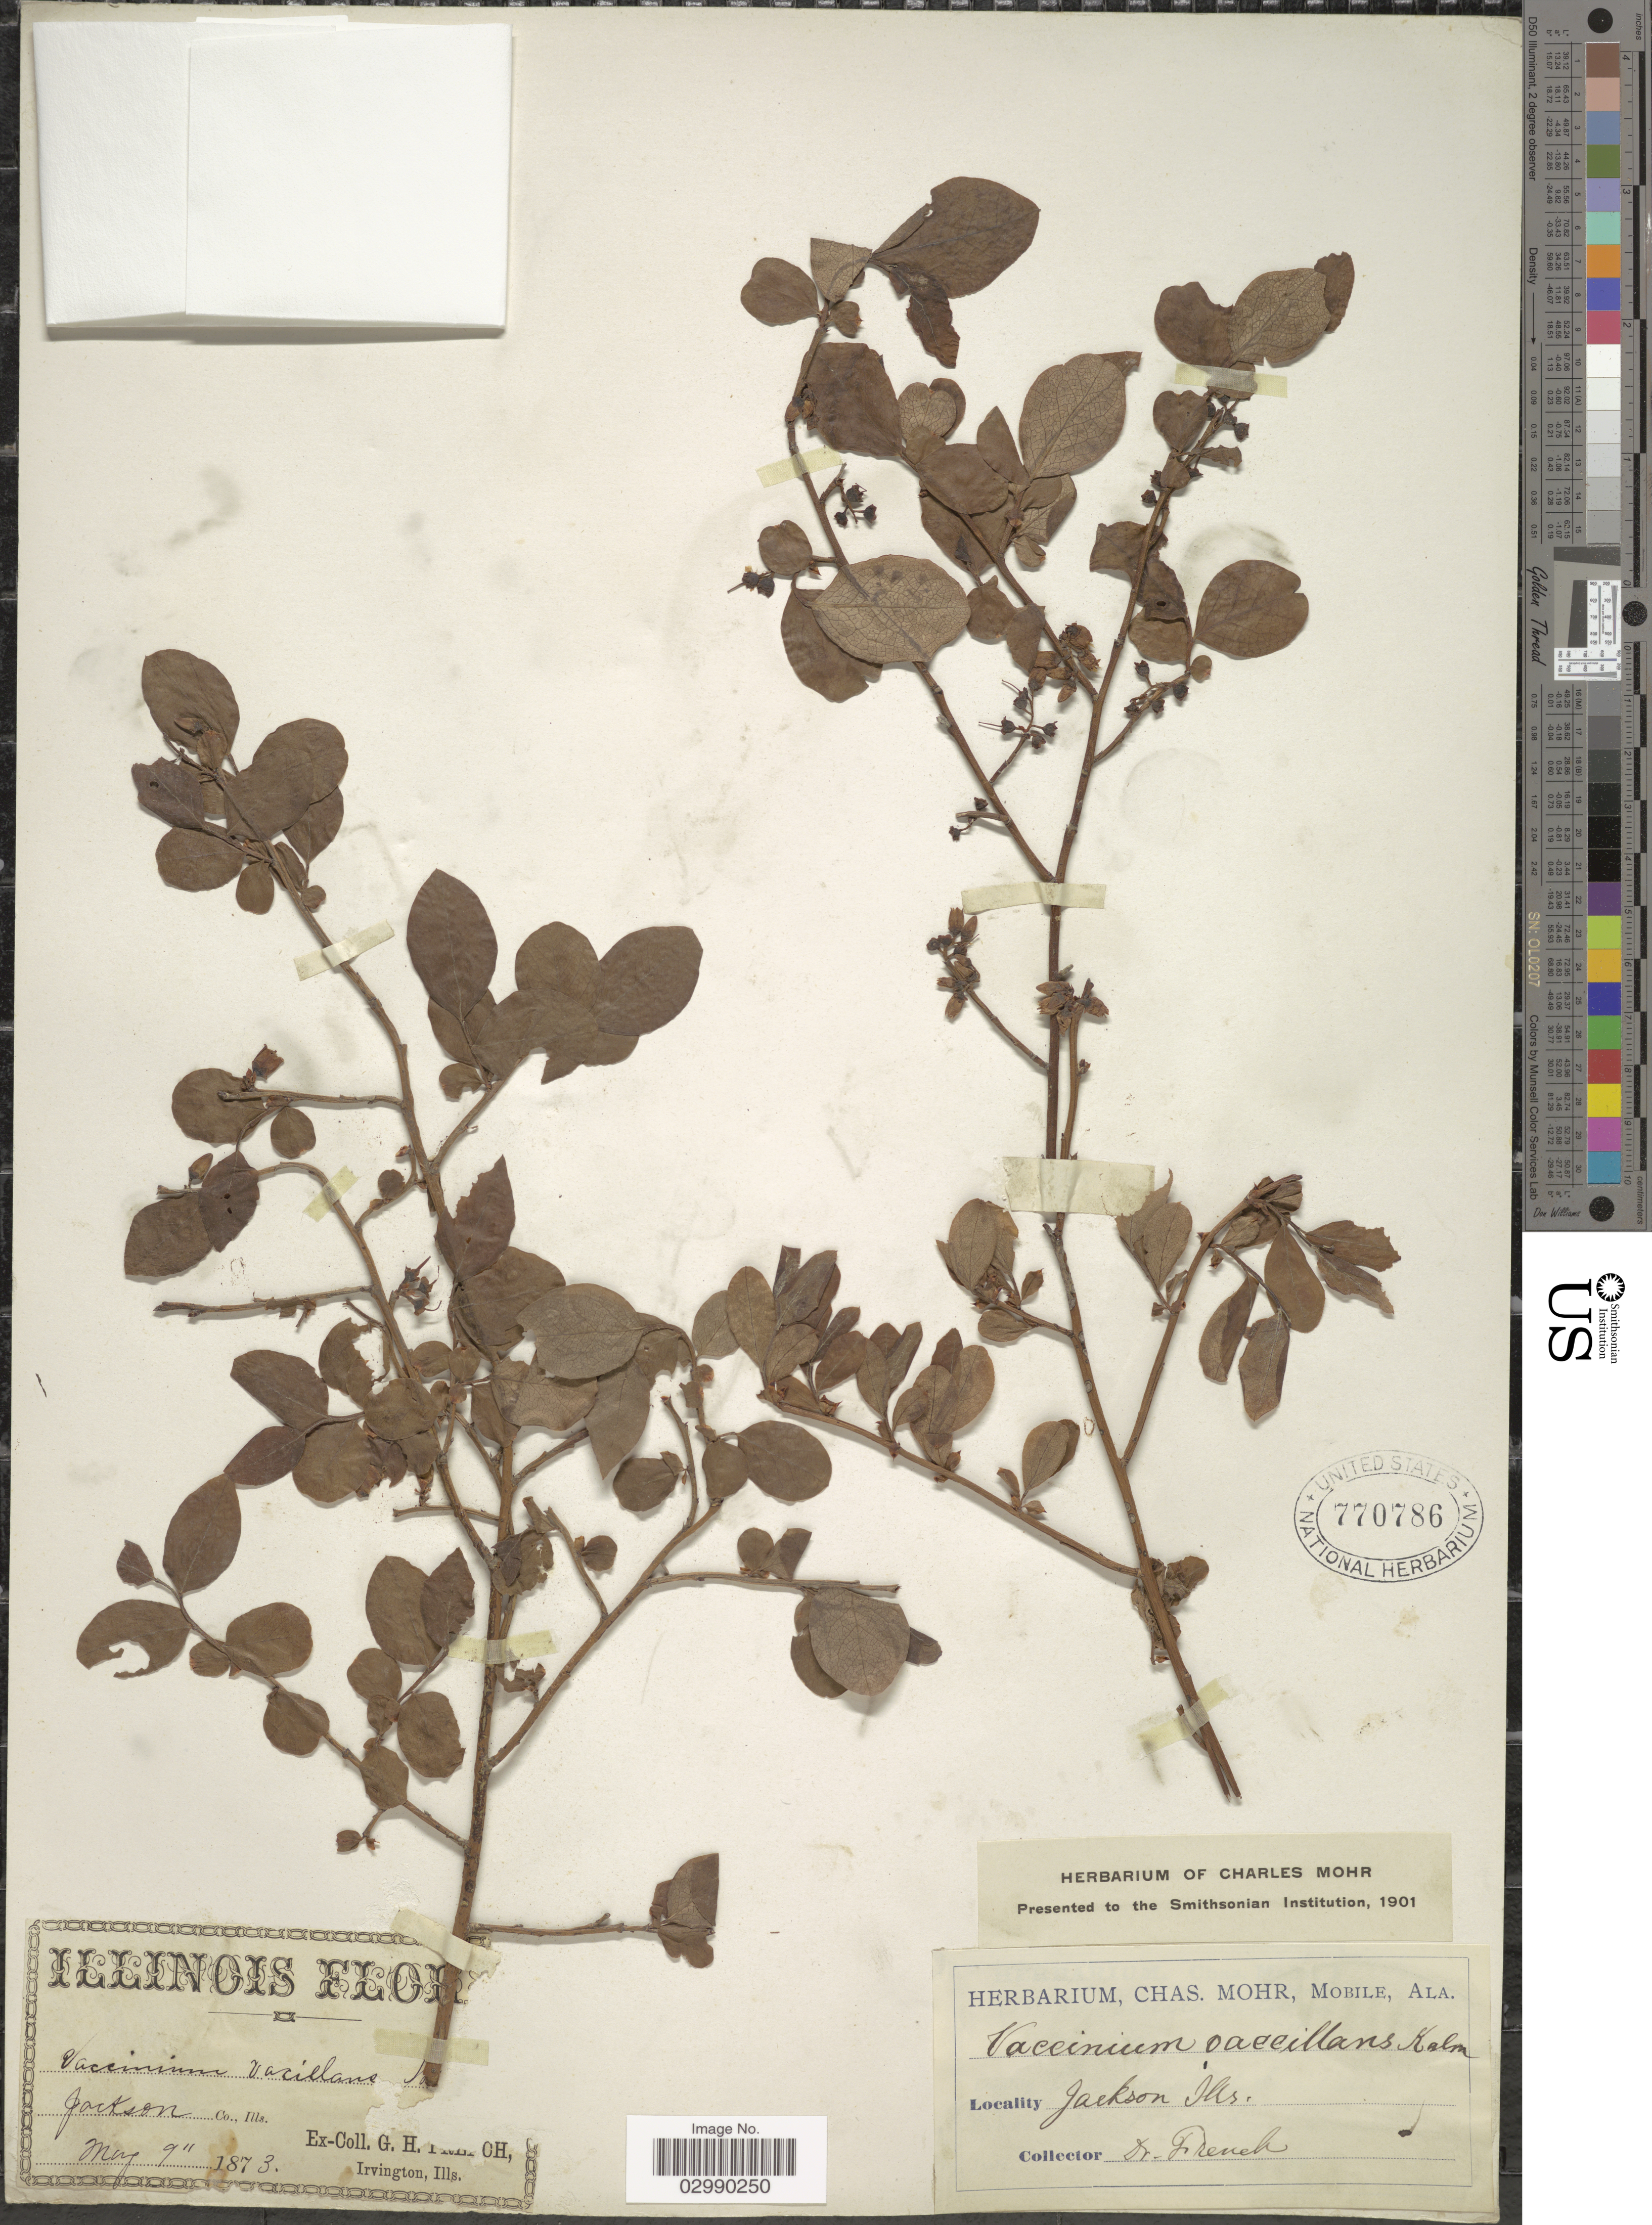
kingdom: Plantae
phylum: Tracheophyta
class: Magnoliopsida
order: Ericales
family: Ericaceae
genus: Vaccinium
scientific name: Vaccinium vacillans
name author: Kalm ex Torr.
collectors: French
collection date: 1873-05-09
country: United States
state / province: Illinois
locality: Jackson Co.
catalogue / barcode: US 770786